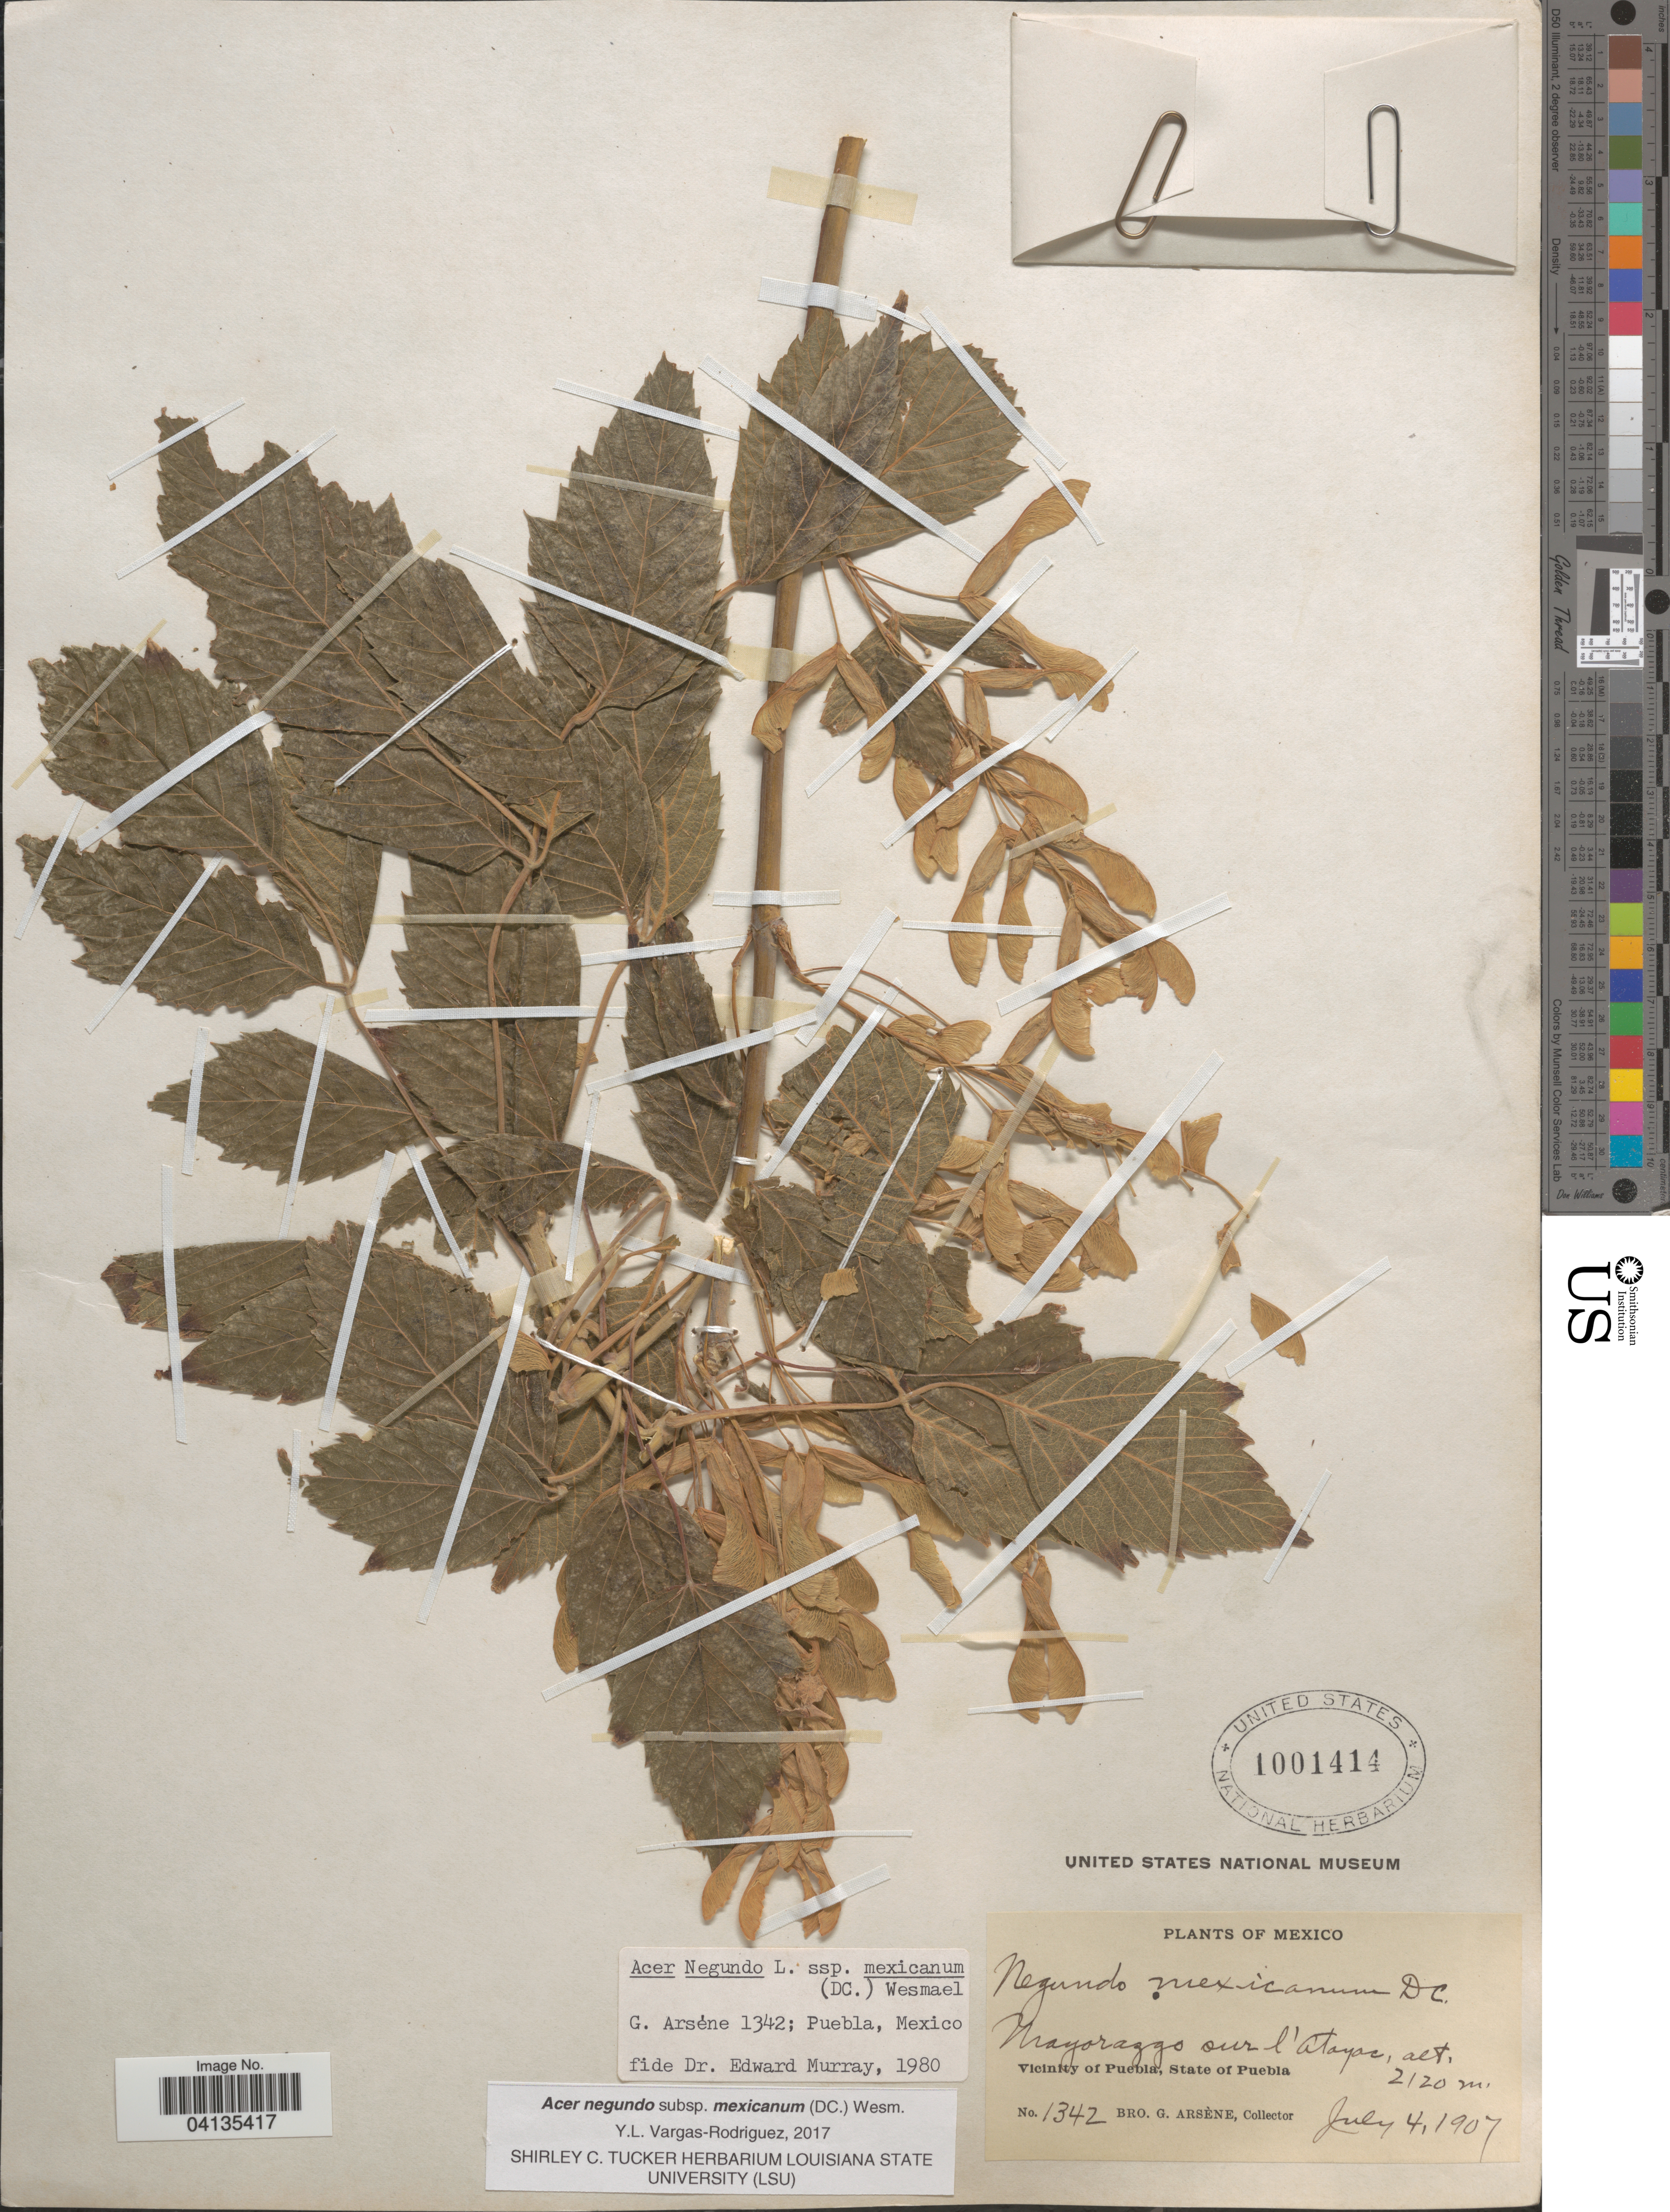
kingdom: Plantae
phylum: Tracheophyta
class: Magnoliopsida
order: Sapindales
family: Sapindaceae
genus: Acer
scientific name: Acer negundo subsp. mexicanum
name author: (DC.) Wesm.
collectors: Bro. G. Arsène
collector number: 1342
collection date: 1907-07-04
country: Mexico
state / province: Puebla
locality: Mayorazzo sur l'Atayoc. Vicinity of Puebla.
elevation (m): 2120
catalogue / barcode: US 1001414